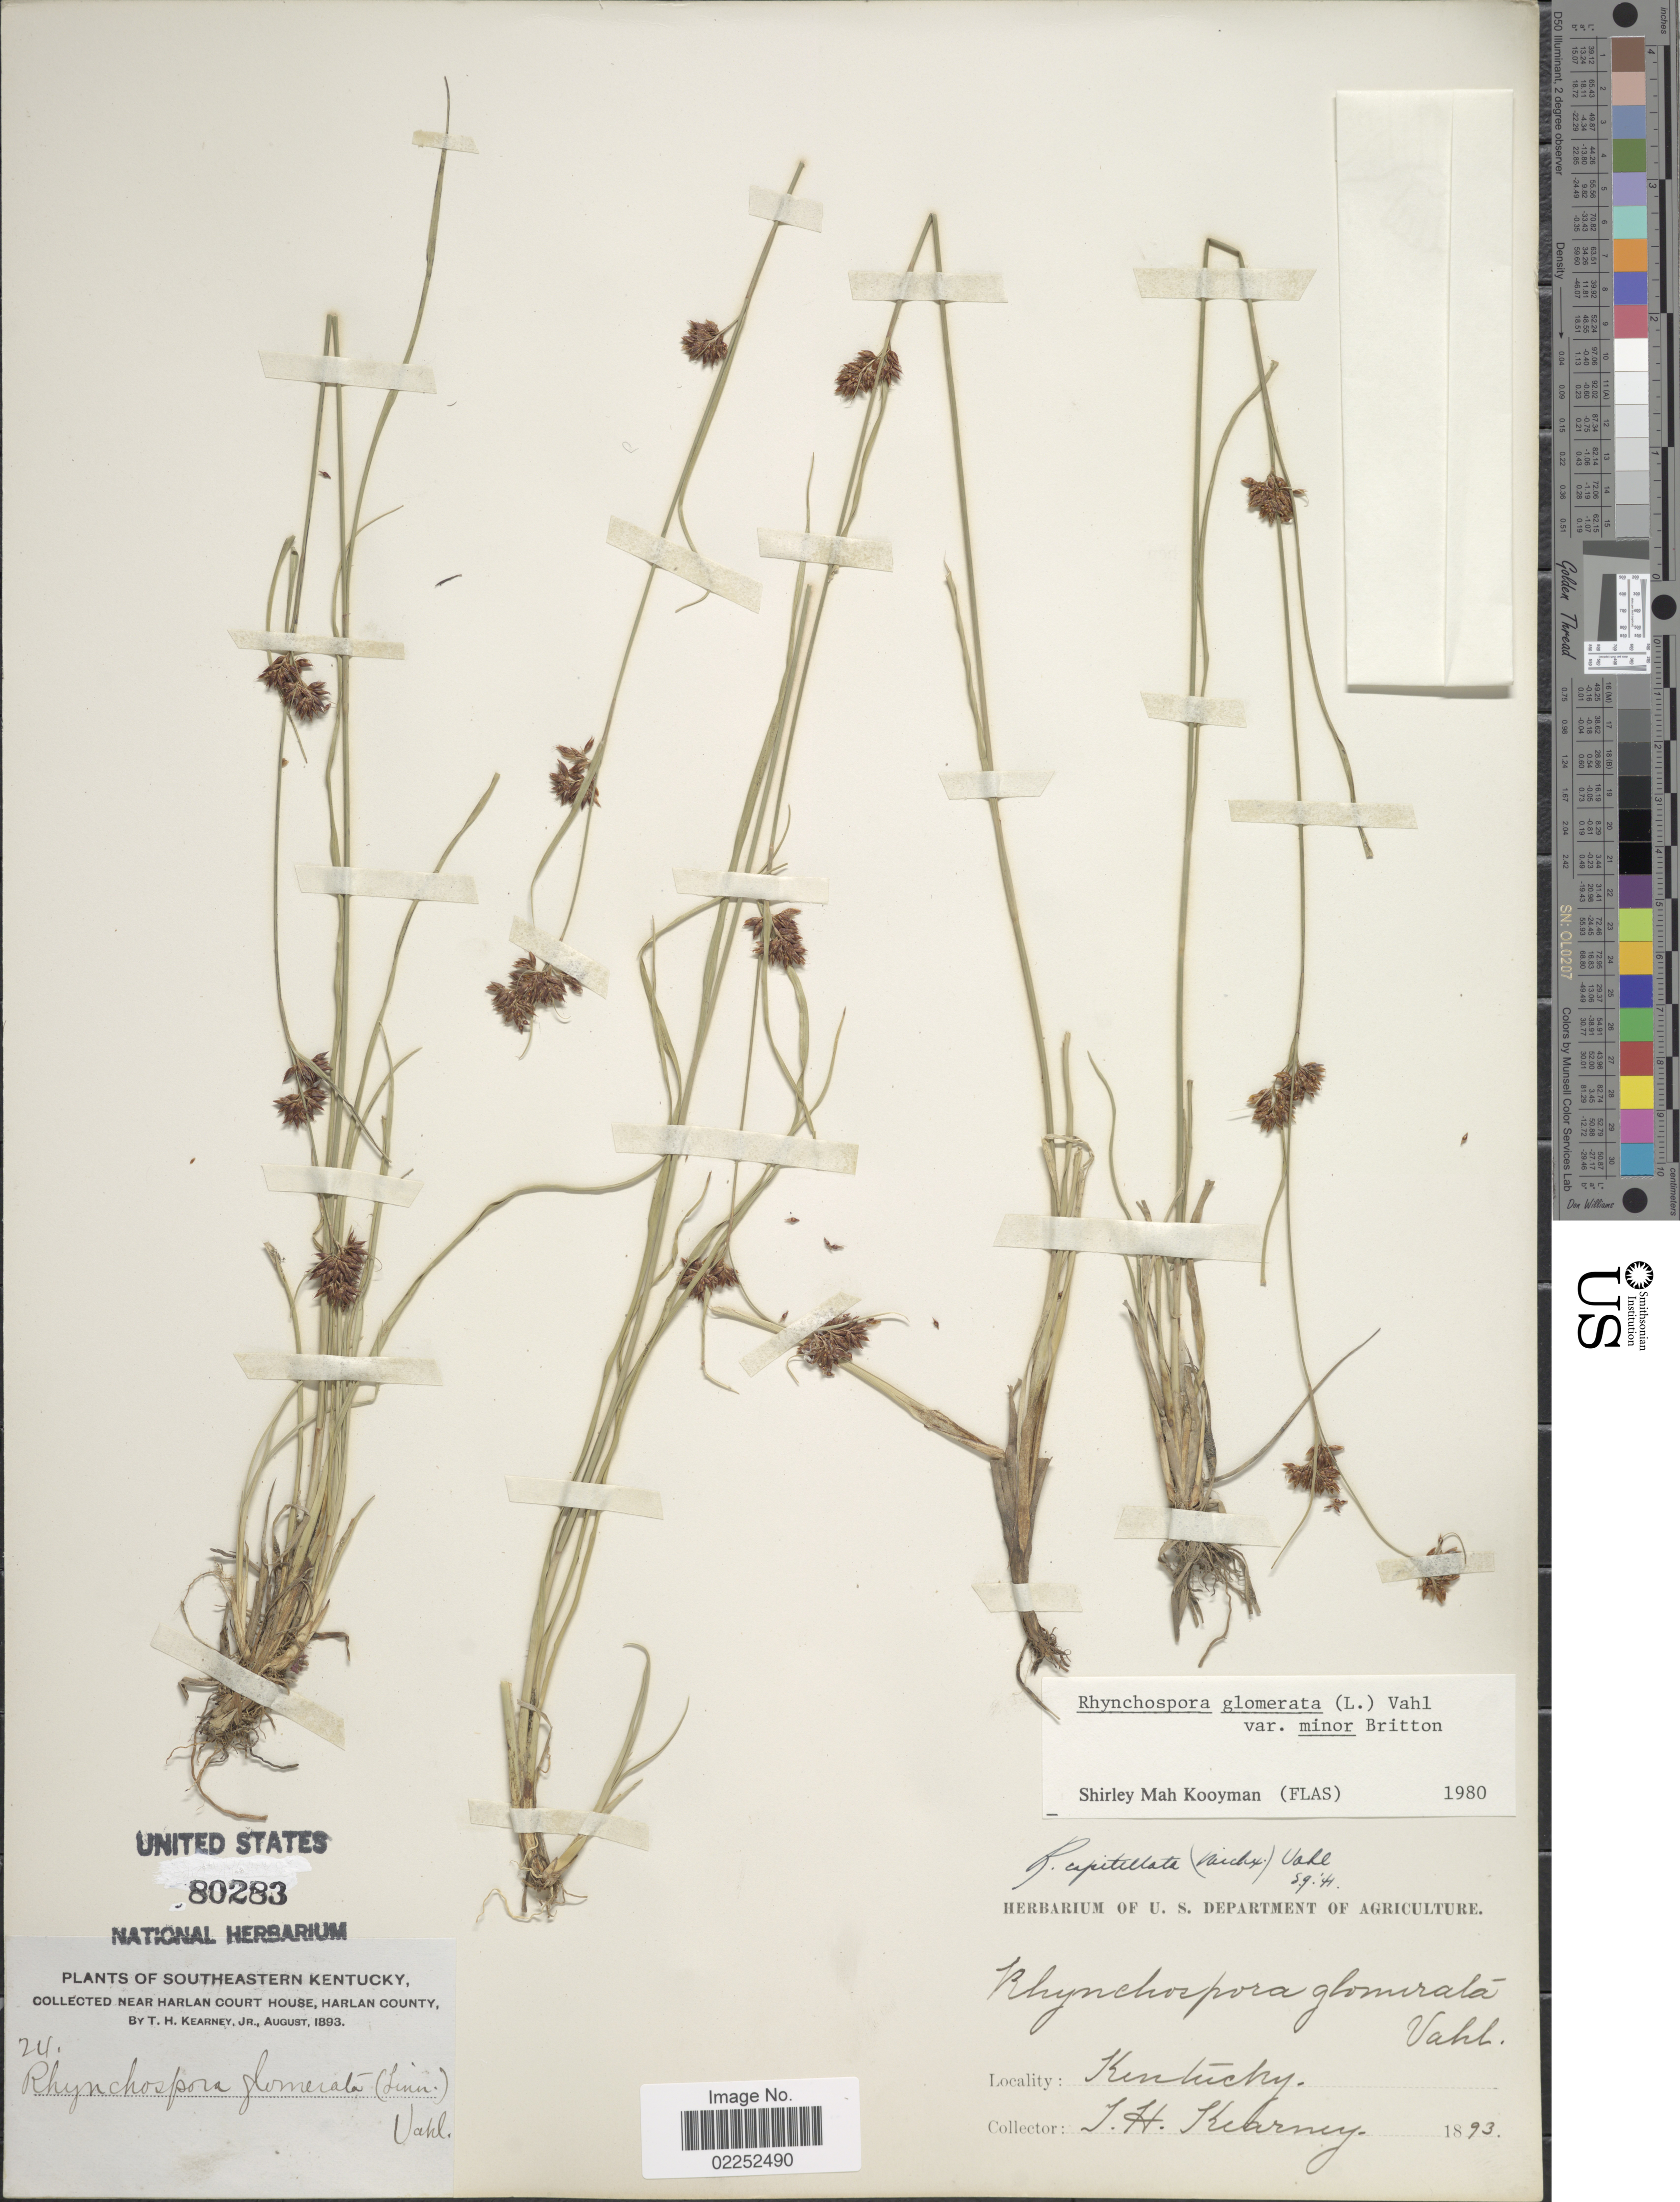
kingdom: Plantae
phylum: Tracheophyta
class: Liliopsida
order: Poales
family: Cyperaceae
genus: Rhynchospora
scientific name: Rhynchospora capitellata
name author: (Michx.) Vahl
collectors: T. H. Kearney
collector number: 24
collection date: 1893-08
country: United States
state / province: Kentucky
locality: Southeastern Kentucky, Near Harlan Court House, Harlan County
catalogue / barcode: US 80283